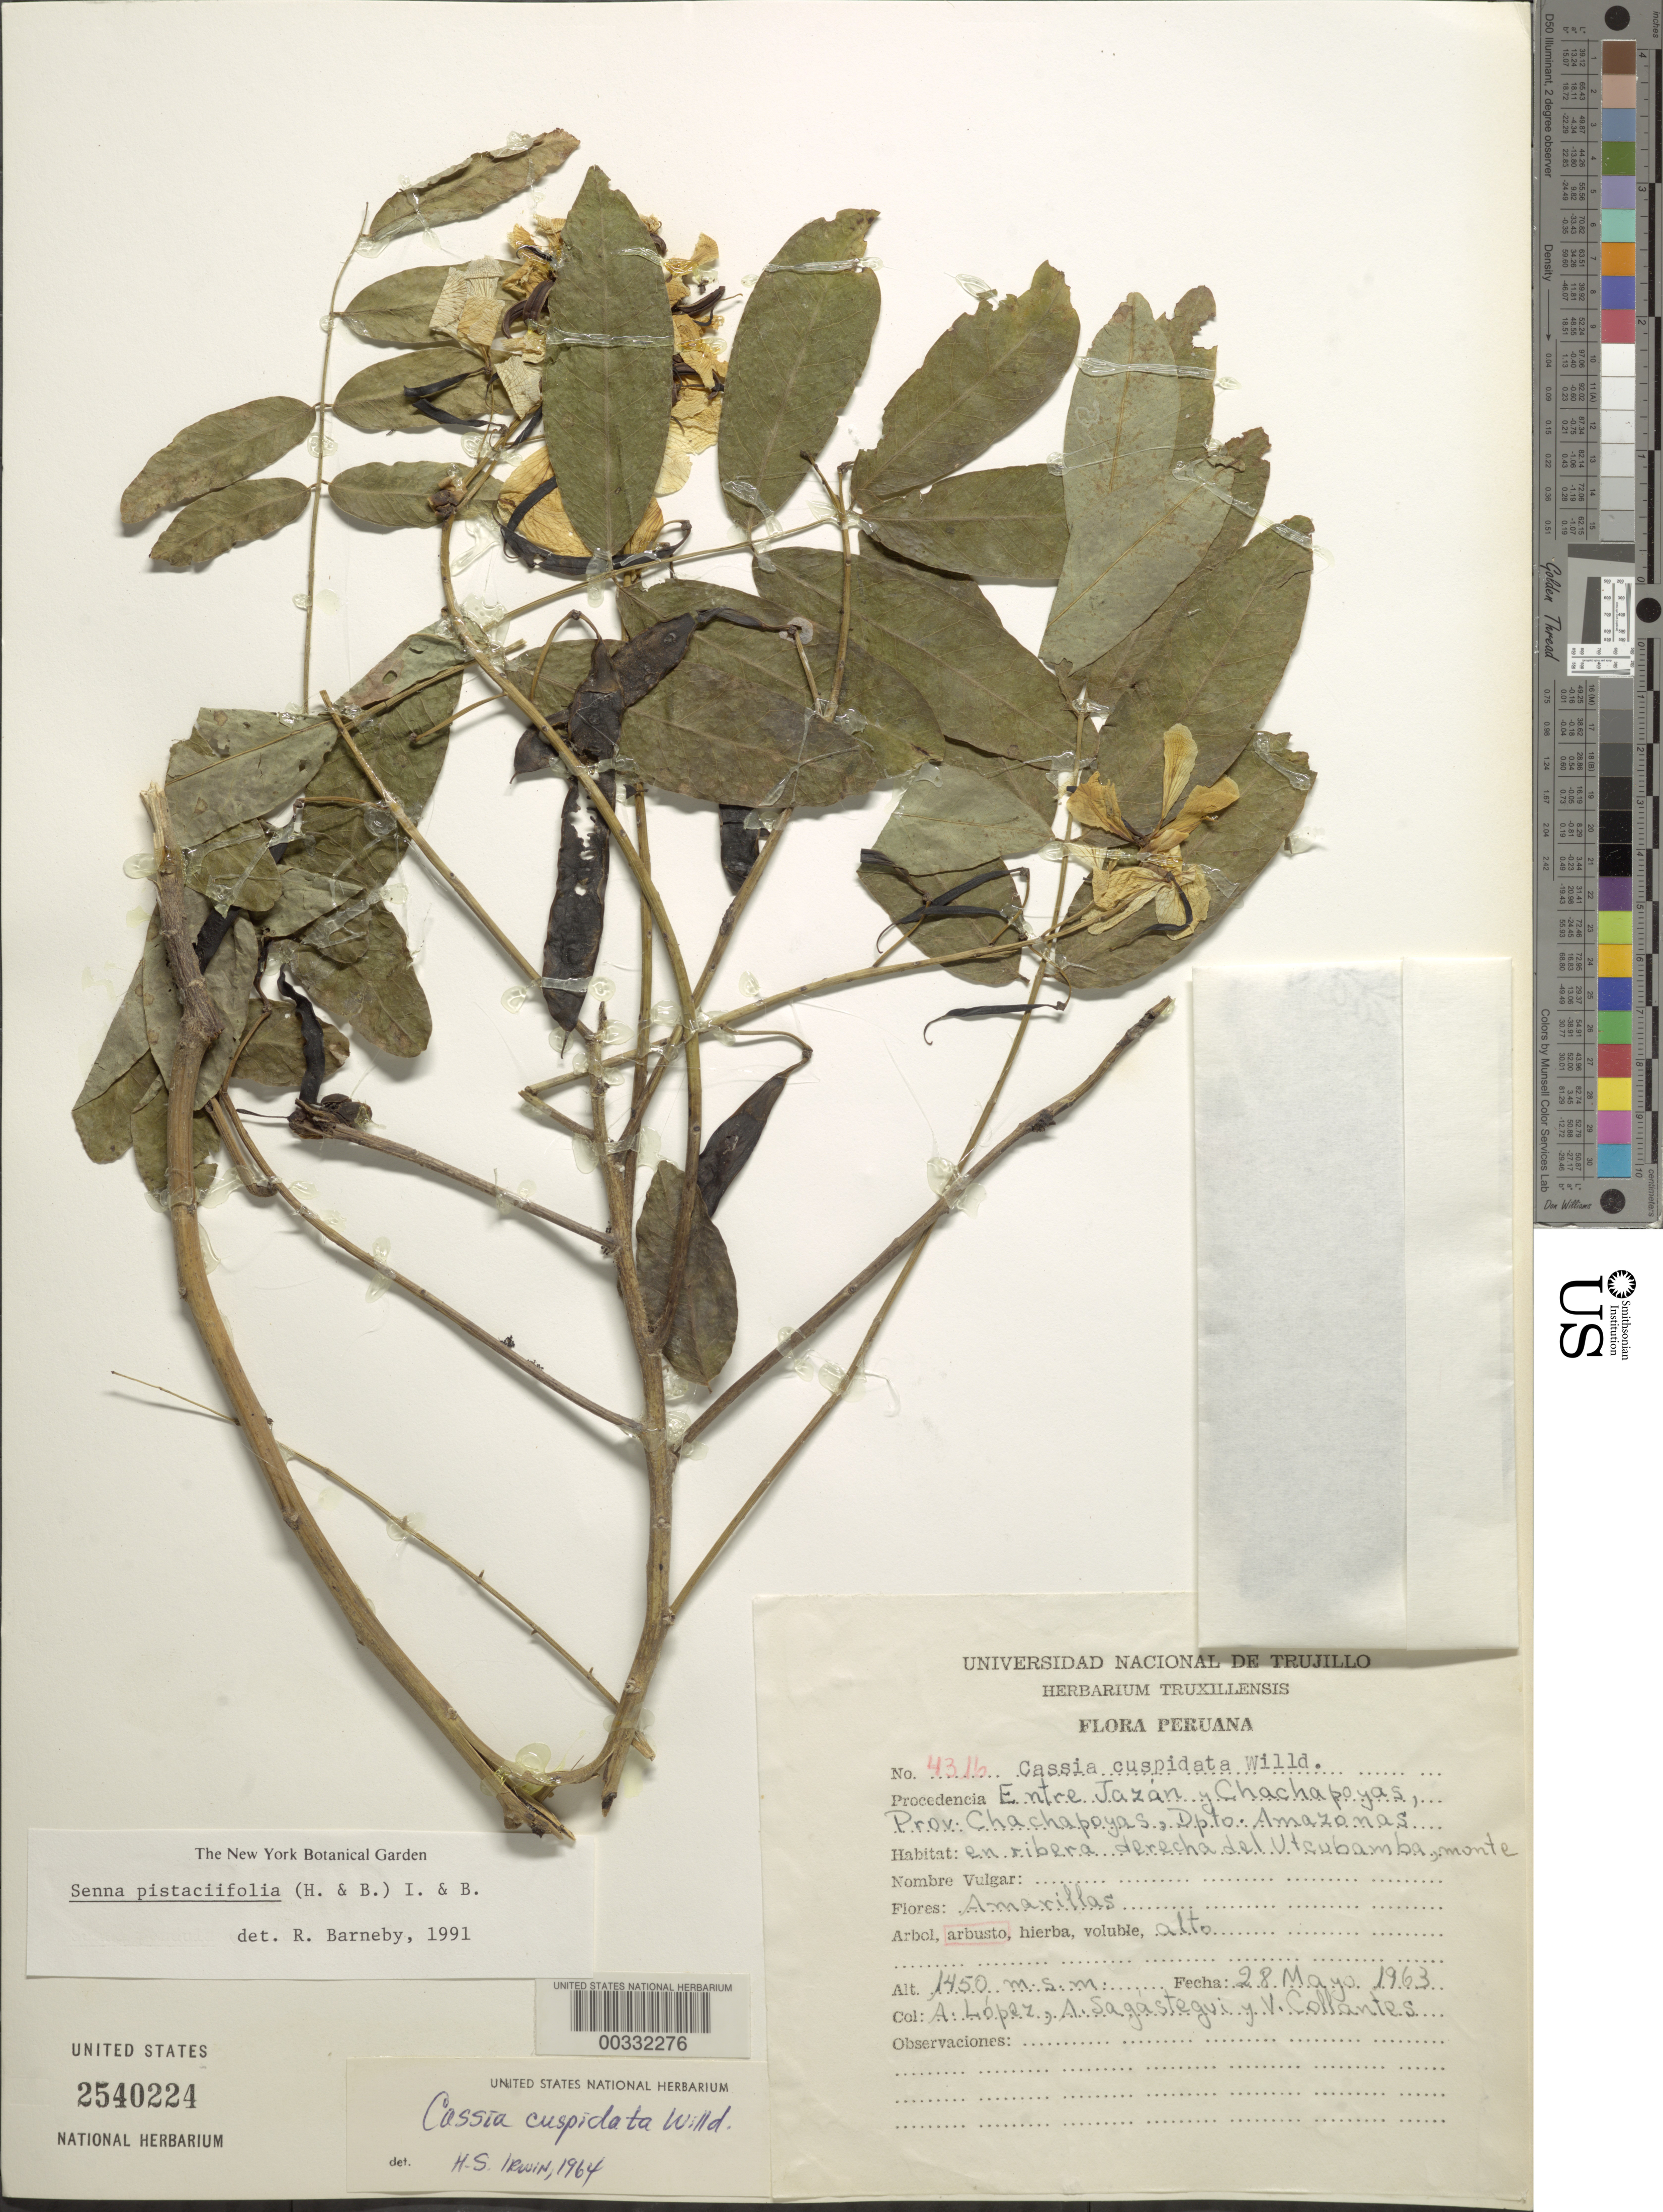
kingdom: Plantae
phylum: Tracheophyta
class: Magnoliopsida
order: Fabales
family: Fabaceae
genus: Senna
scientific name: Senna pistaciifolia var. pistaciifolia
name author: (Kunth) H.S. Irwin & Barneby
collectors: A. López M., A. Sagástegui A. & V. Collantes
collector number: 4316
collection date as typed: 28 May 1963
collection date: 1963-05-28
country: Peru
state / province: Amazonas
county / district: Chachapoyas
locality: between Jazan and Chachapoyas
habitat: En ribera derecha del utcubamba, monte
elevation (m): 1450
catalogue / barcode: US 2540224